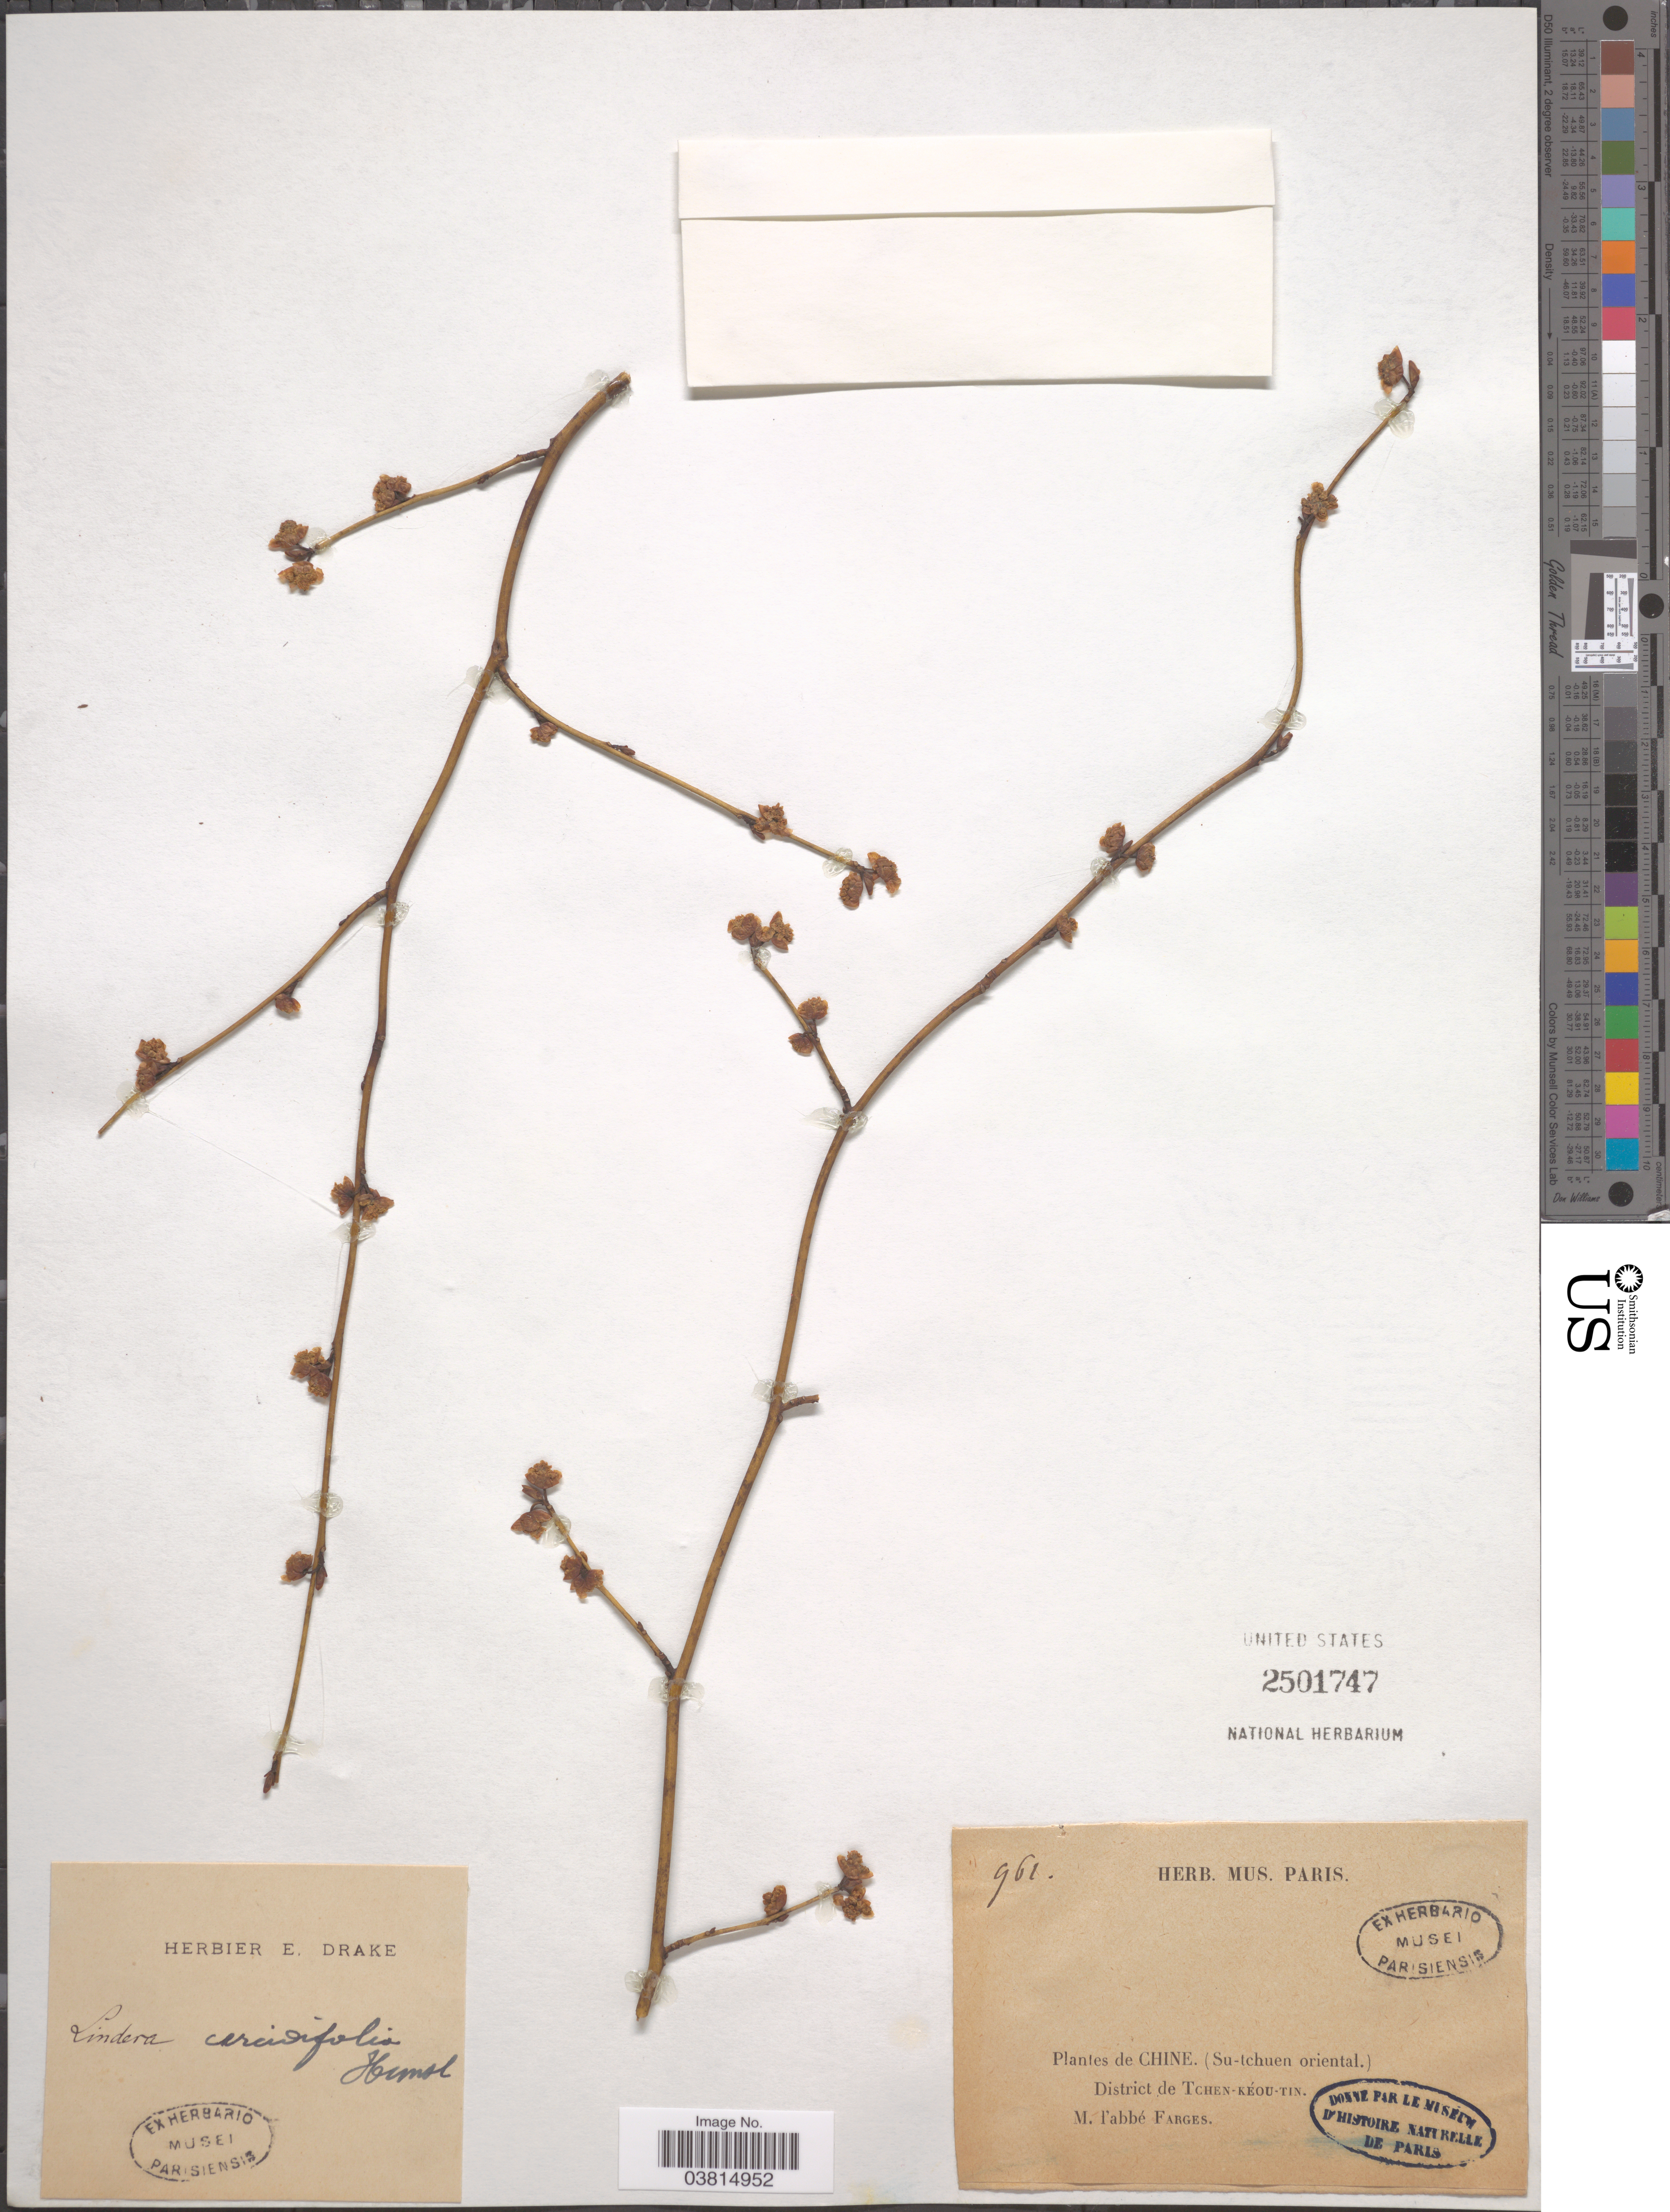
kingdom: Plantae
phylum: Tracheophyta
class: Magnoliopsida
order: Laurales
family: Lauraceae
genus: Lindera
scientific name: Lindera cercidifolia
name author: Hemsl.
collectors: M. Farges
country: China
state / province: Sichuan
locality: (Su-tchuen oriental). District de Tchen-kéou-tin.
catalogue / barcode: US 2501747